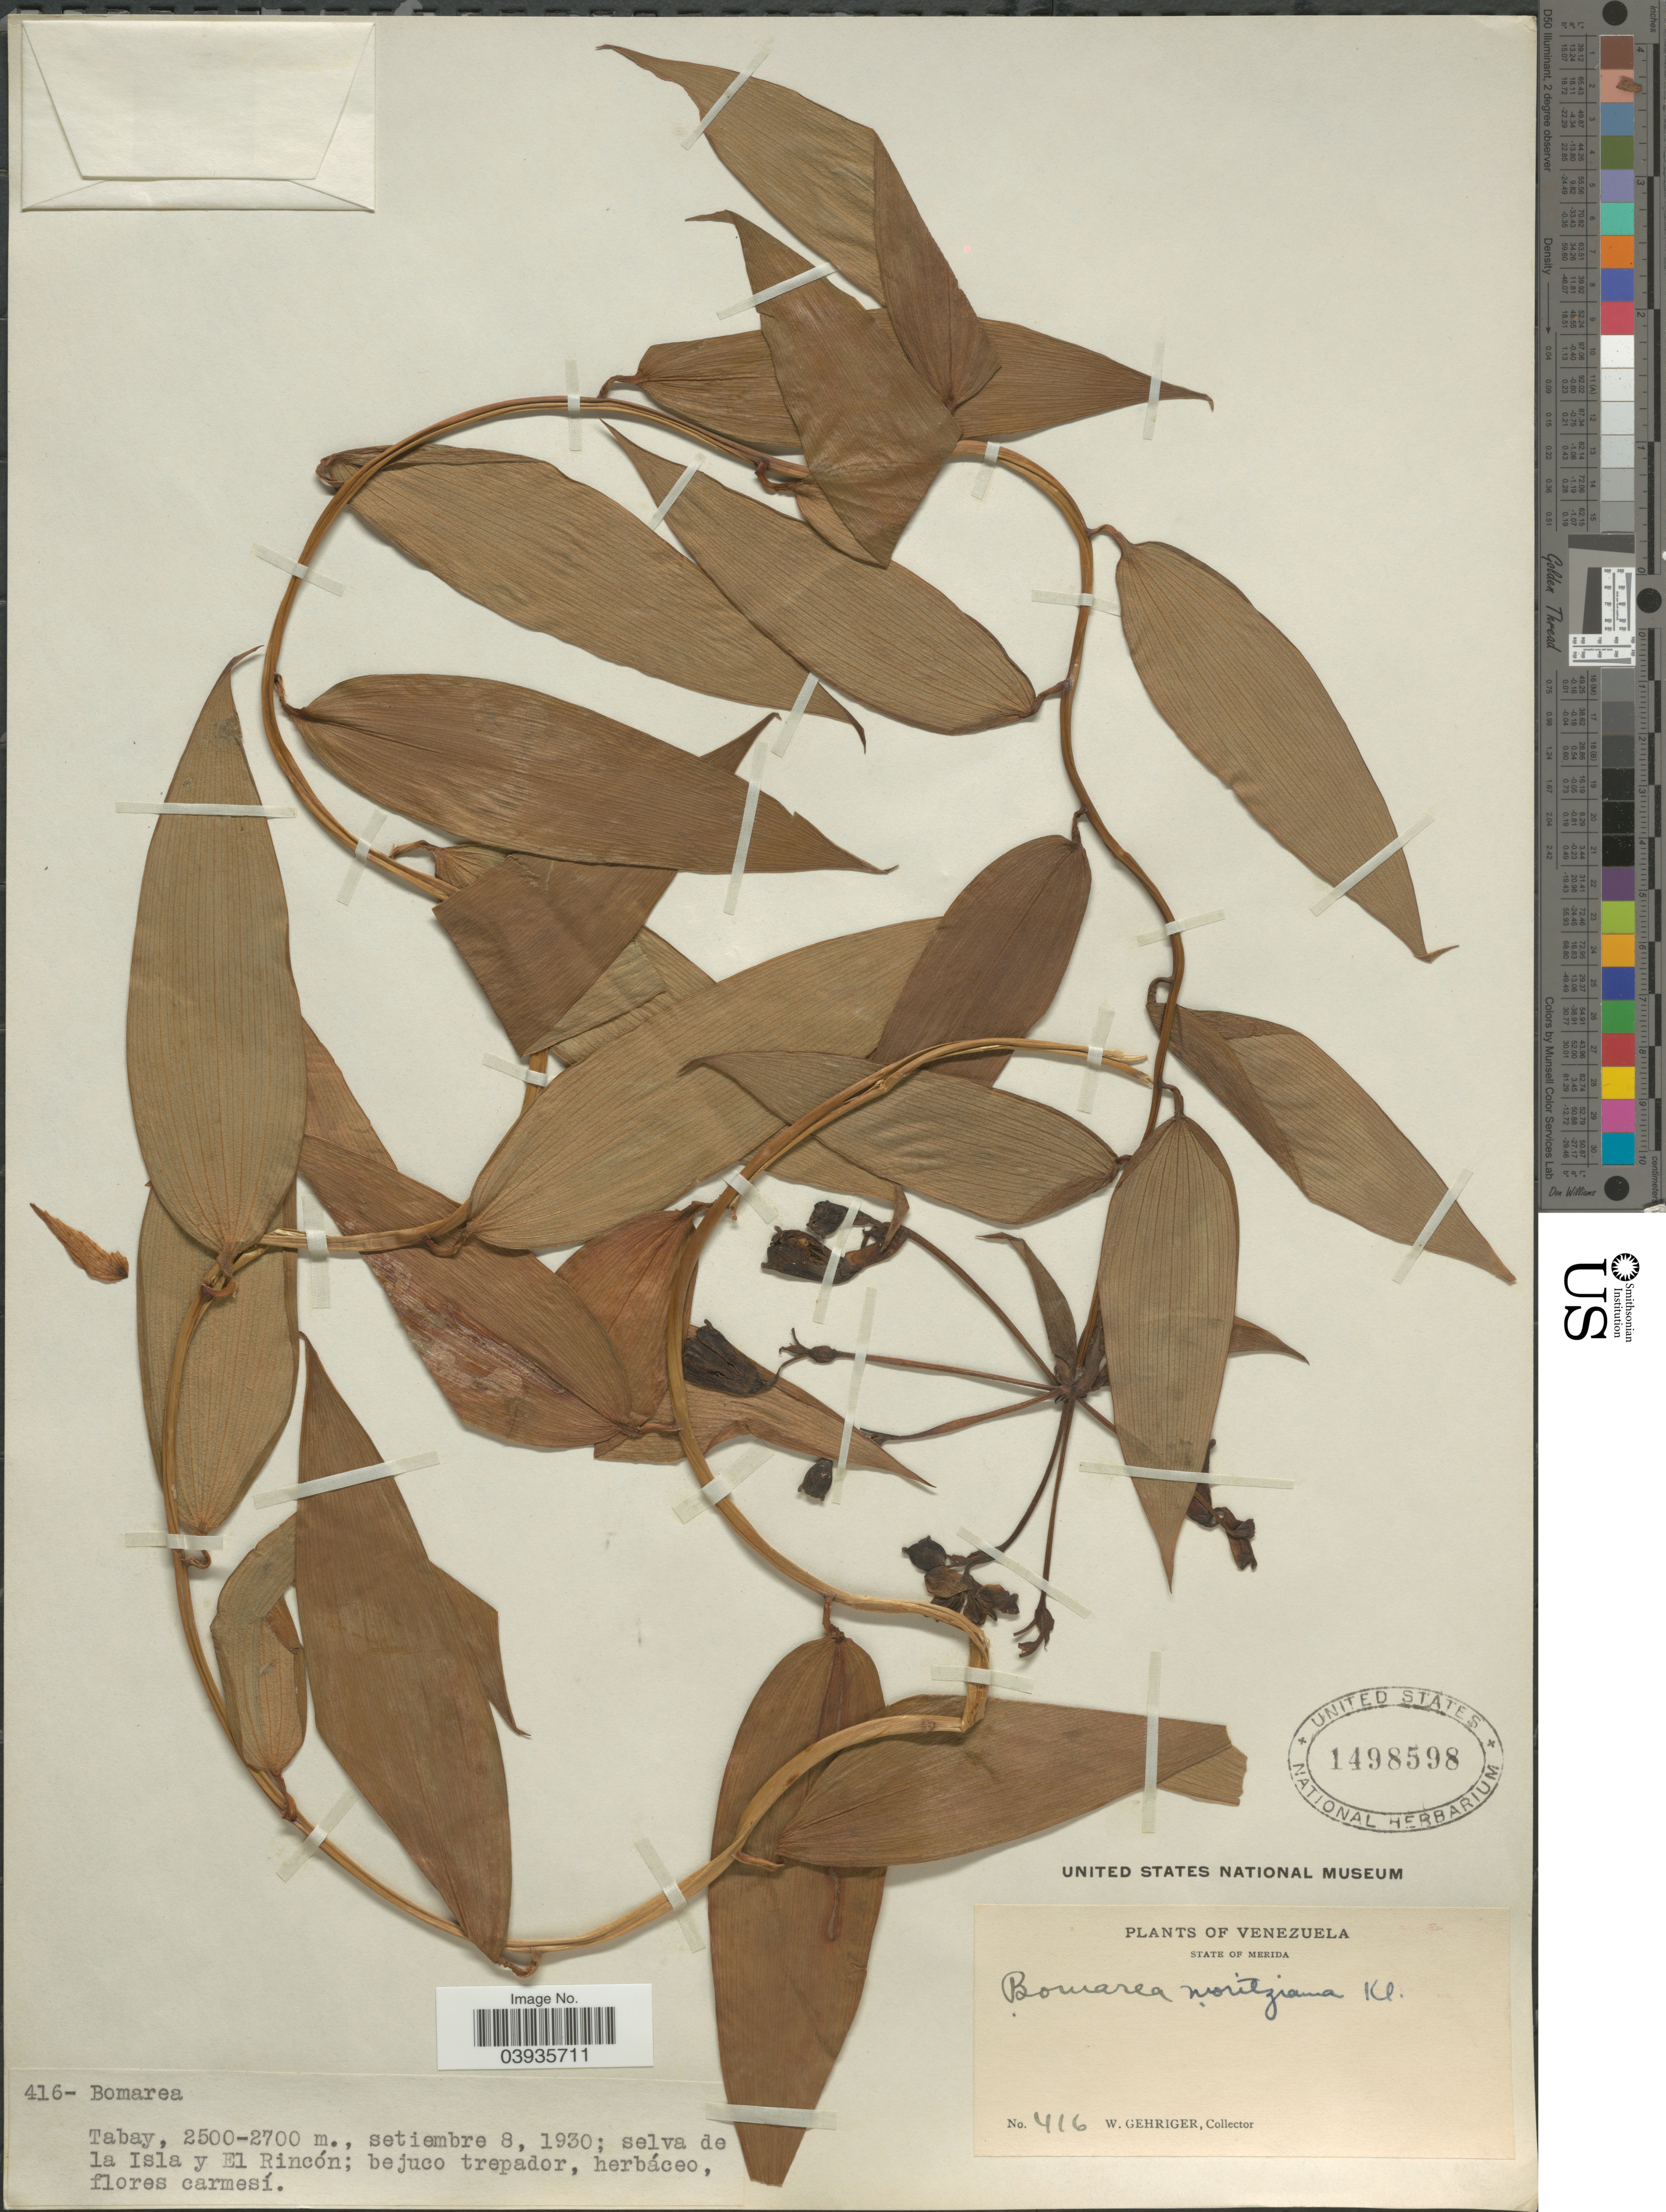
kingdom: Plantae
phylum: Tracheophyta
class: Liliopsida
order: Liliales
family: Alstroemeriaceae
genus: Bomarea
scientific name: Bomarea moritziana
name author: Klotzsch ex Kunth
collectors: W. Gehriger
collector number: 416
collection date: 1930-09-08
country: Venezuela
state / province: Merida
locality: Tabay. Selva de la Isla y El Rincón.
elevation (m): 2500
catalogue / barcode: US 1498598